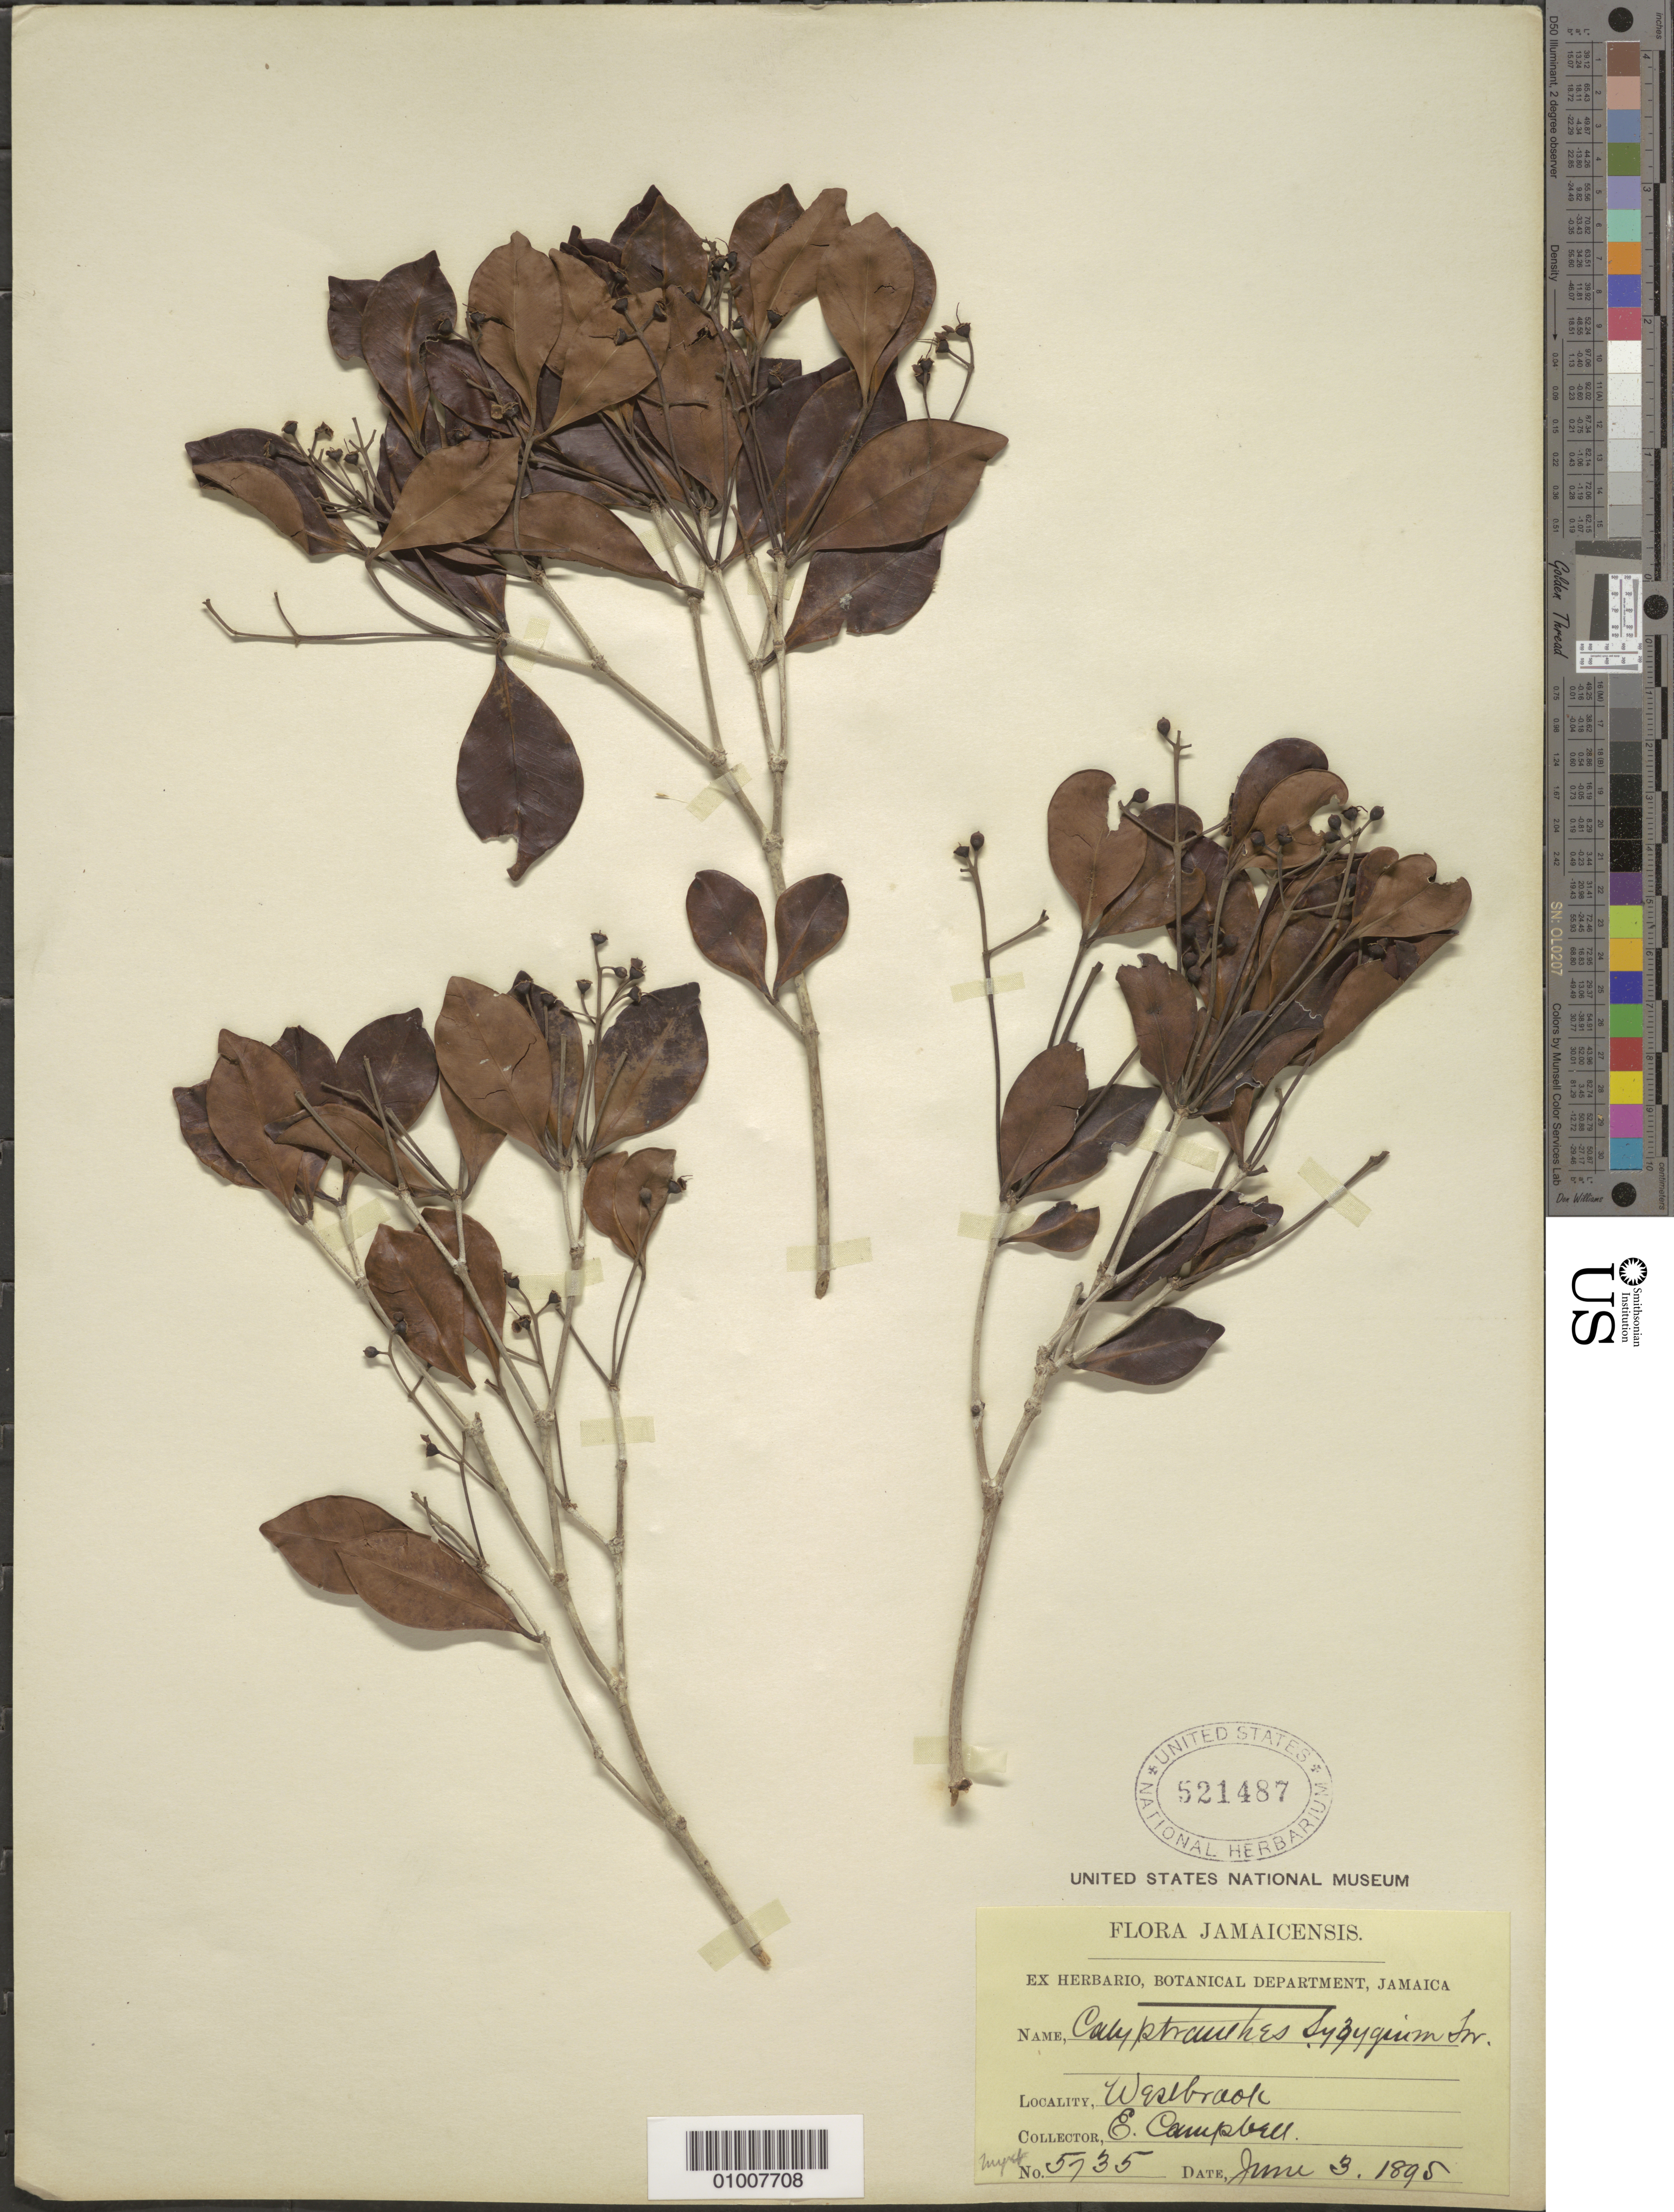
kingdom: Plantae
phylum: Tracheophyta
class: Magnoliopsida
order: Myrtales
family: Myrtaceae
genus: Myrcia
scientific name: Myrcia zuzygium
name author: (L.) A.R. Lourenço & E. Lucas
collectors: E. Campbell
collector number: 5735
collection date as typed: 03 Jun 1895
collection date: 1895-06-03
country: Jamaica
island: Jamaica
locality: Westbrook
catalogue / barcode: US 521487